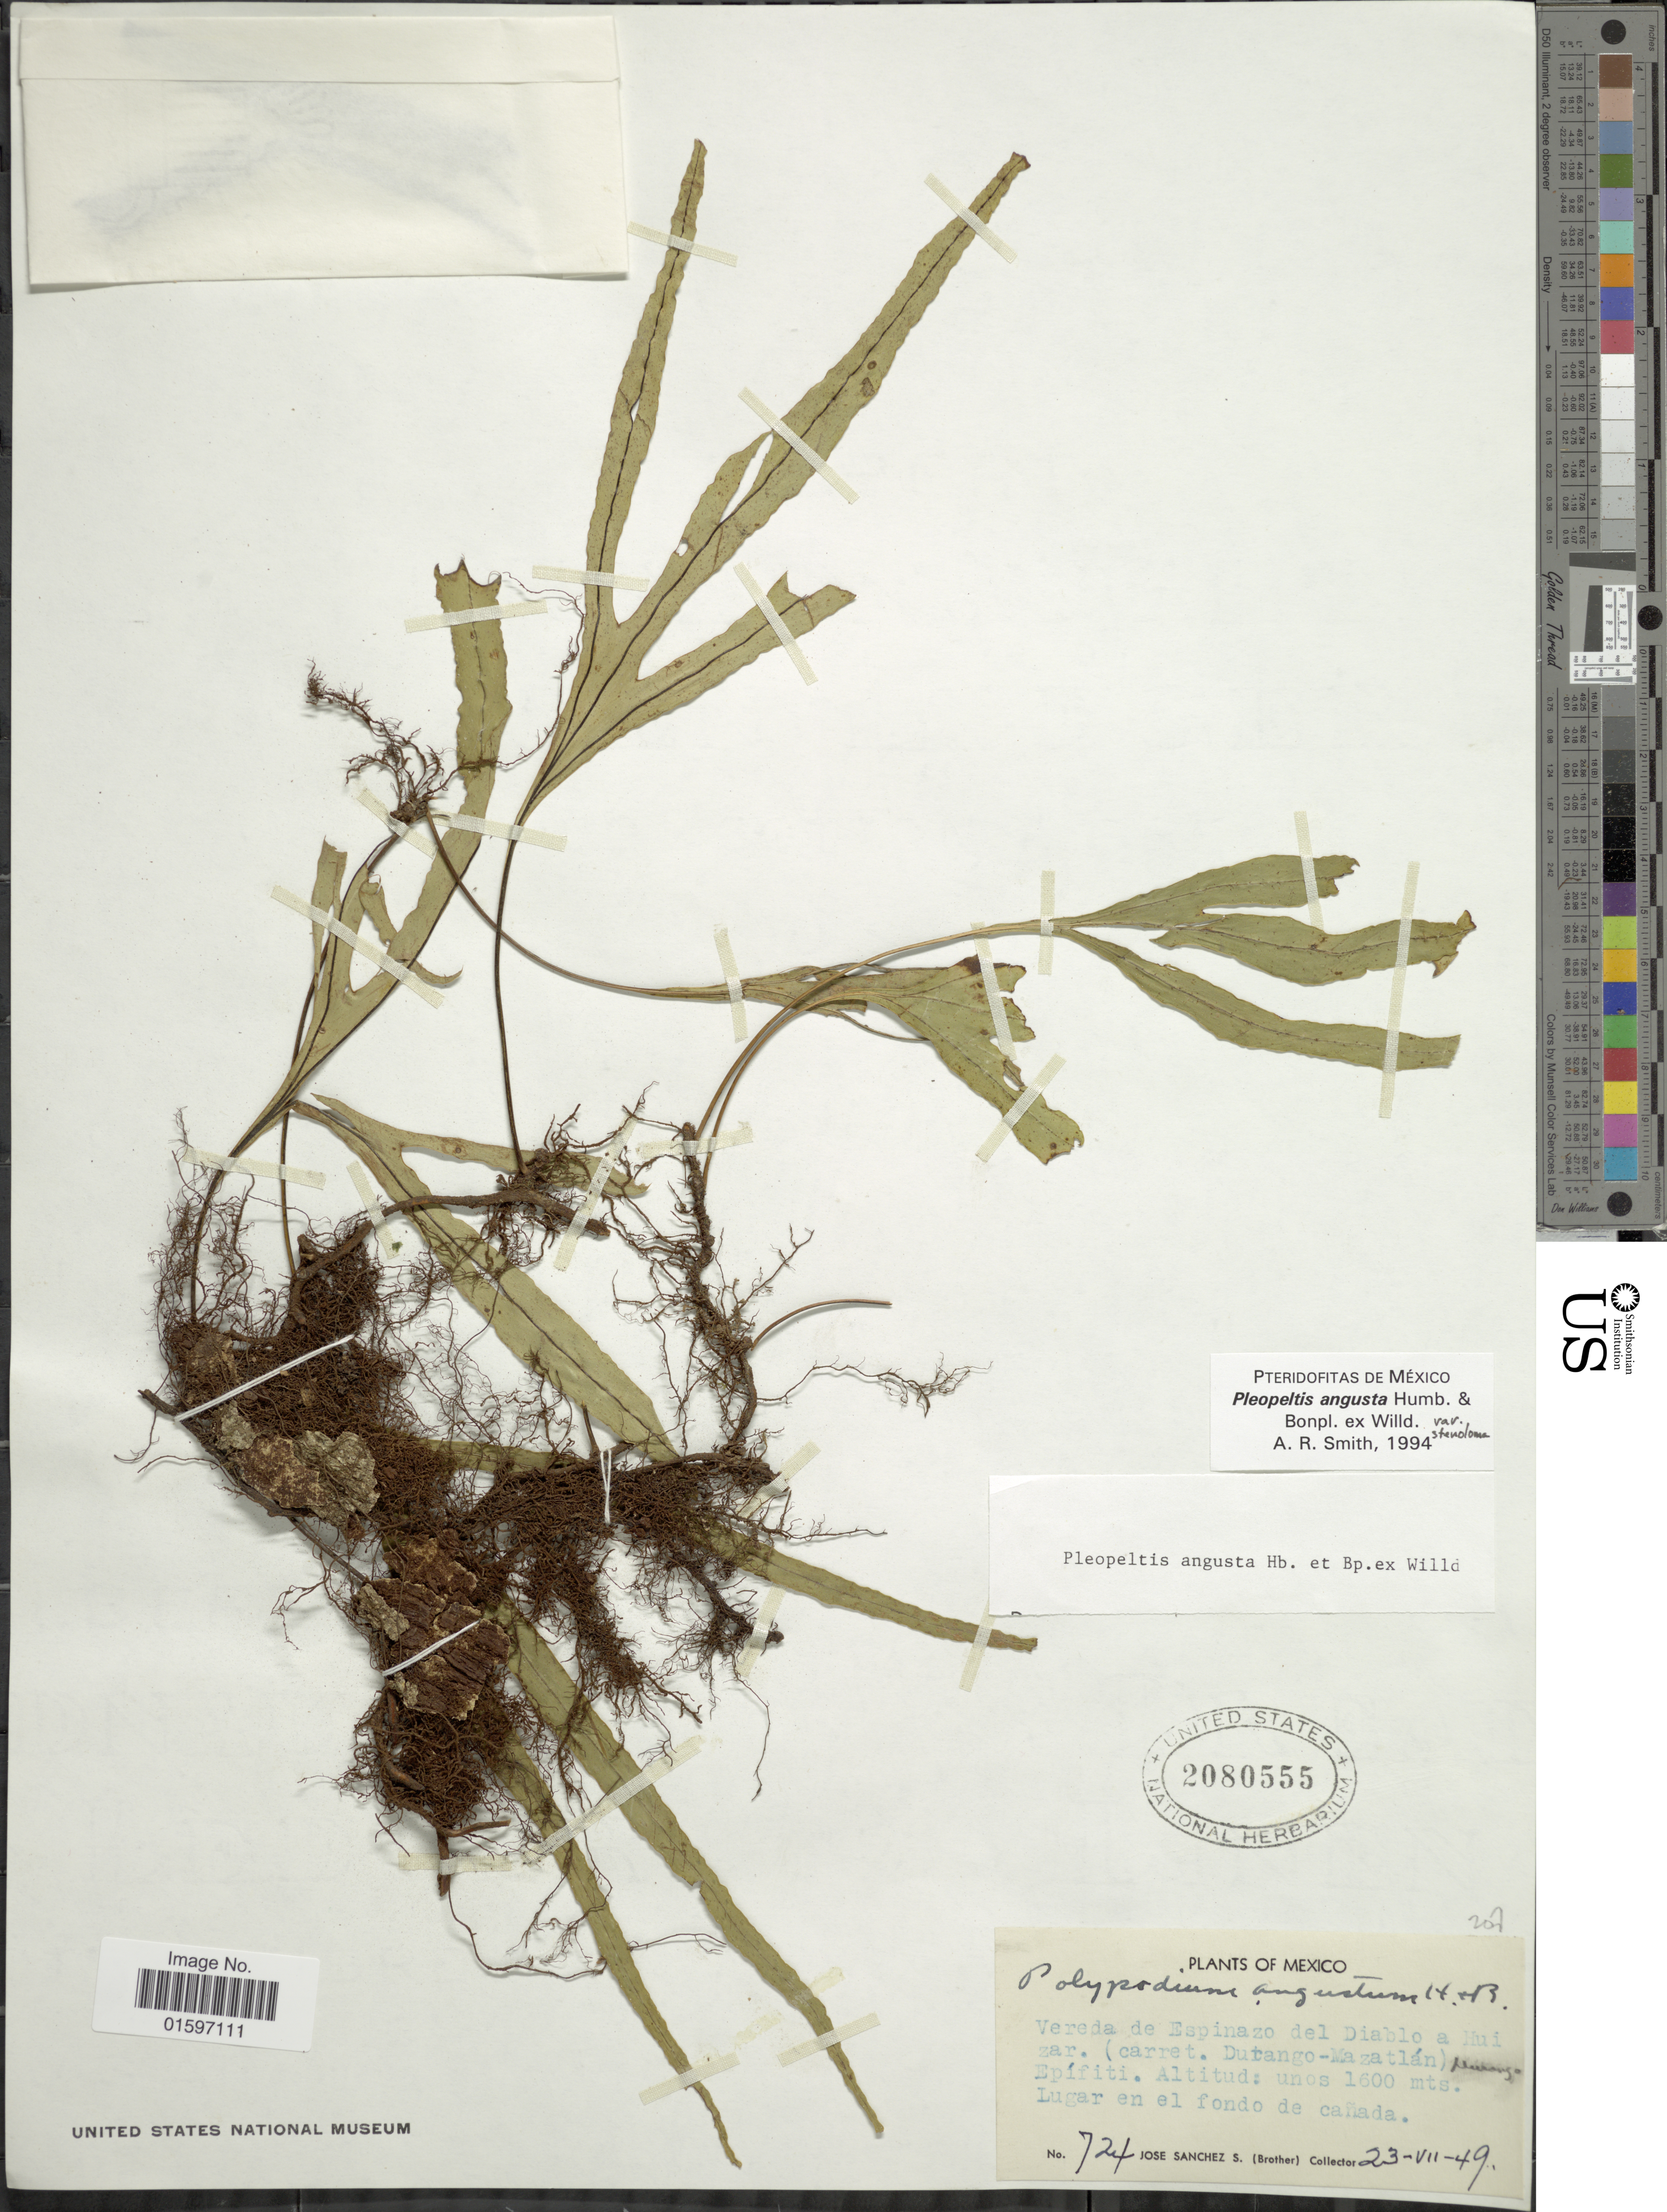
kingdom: Plantae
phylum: Tracheophyta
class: Polypodiopsida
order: Polypodiales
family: Polypodiaceae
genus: Pleopeltis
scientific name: Pleopeltis angusta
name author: Humb. & Bonap. ex Willd.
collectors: J. Sanchez S.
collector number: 724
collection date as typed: Transcribed d/m/y: 23/7/49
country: Mexico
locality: Vereda de Espinazo del Diablo a Huizar. (carret. Dutango-Mazatlán), Epífiti, lugar en el fondo de cañada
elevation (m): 1600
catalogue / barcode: US 2080555